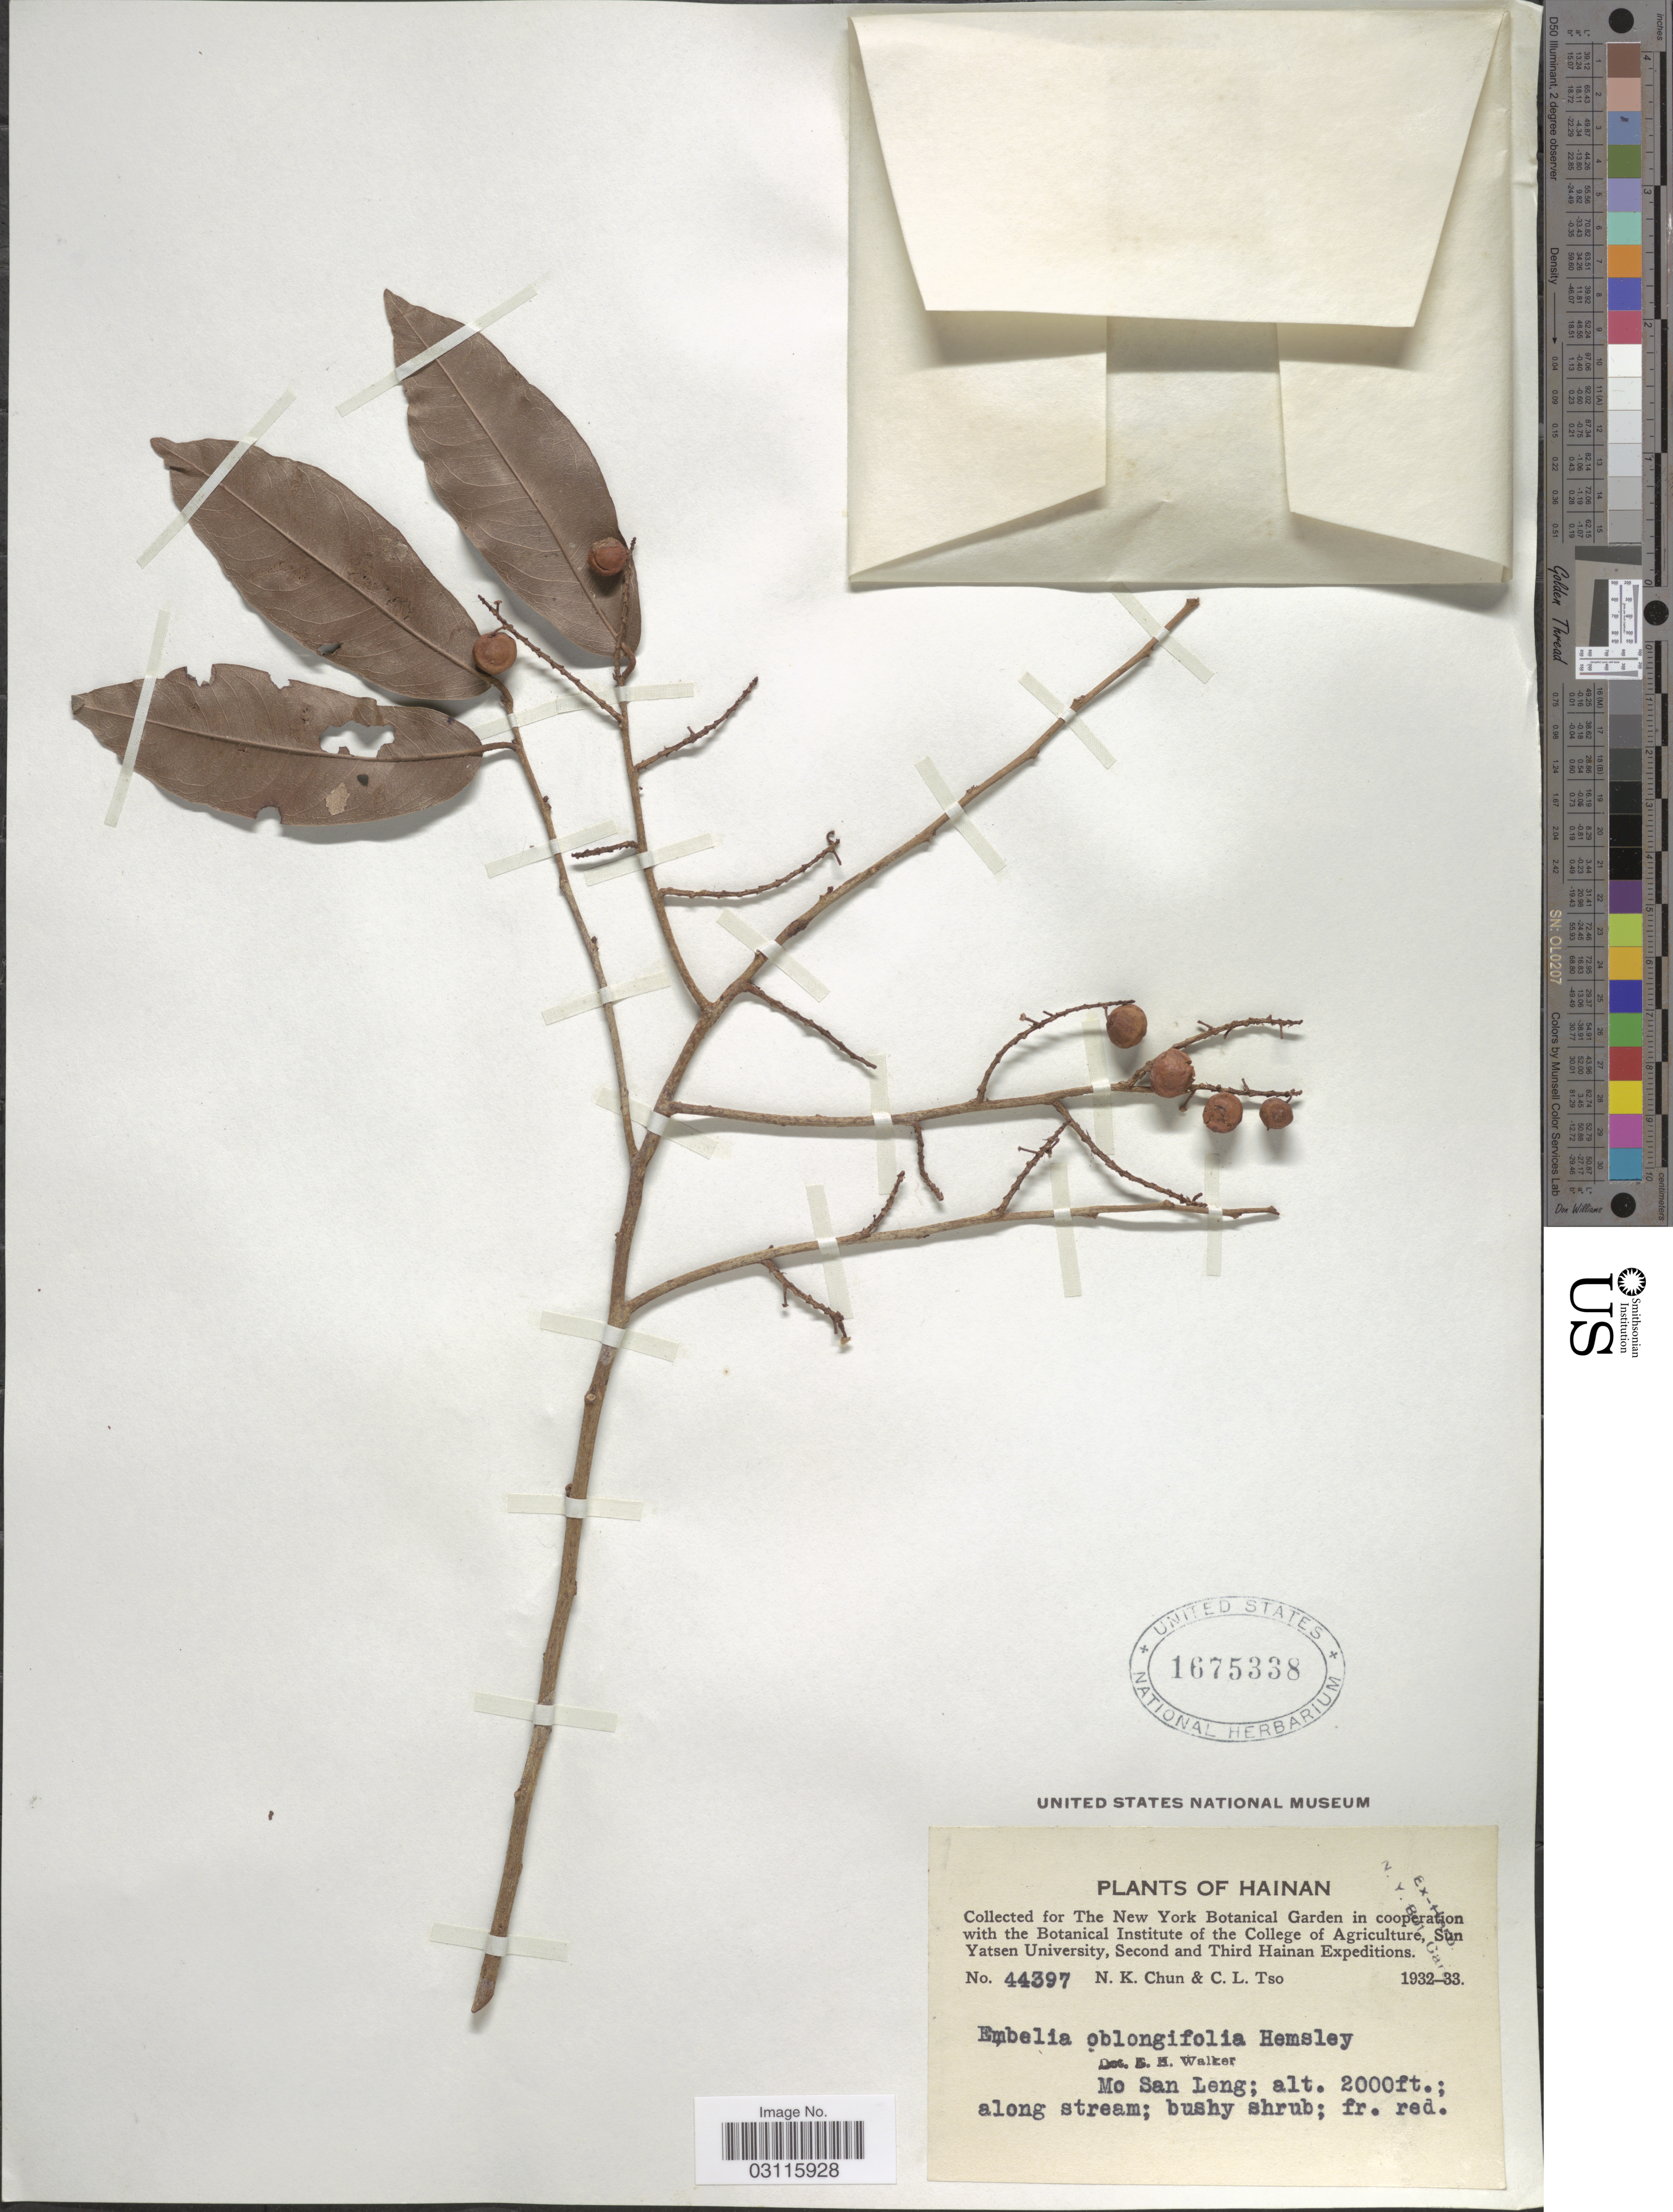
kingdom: Plantae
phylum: Tracheophyta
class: Magnoliopsida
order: Ericales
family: Primulaceae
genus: Embelia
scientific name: Embelia oblongifolia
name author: Hemsl.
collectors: N. K. Chun & C. Tso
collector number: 44397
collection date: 1932/1933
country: China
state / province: Hainan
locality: Mo San Leng.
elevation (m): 610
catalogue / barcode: US 1675338